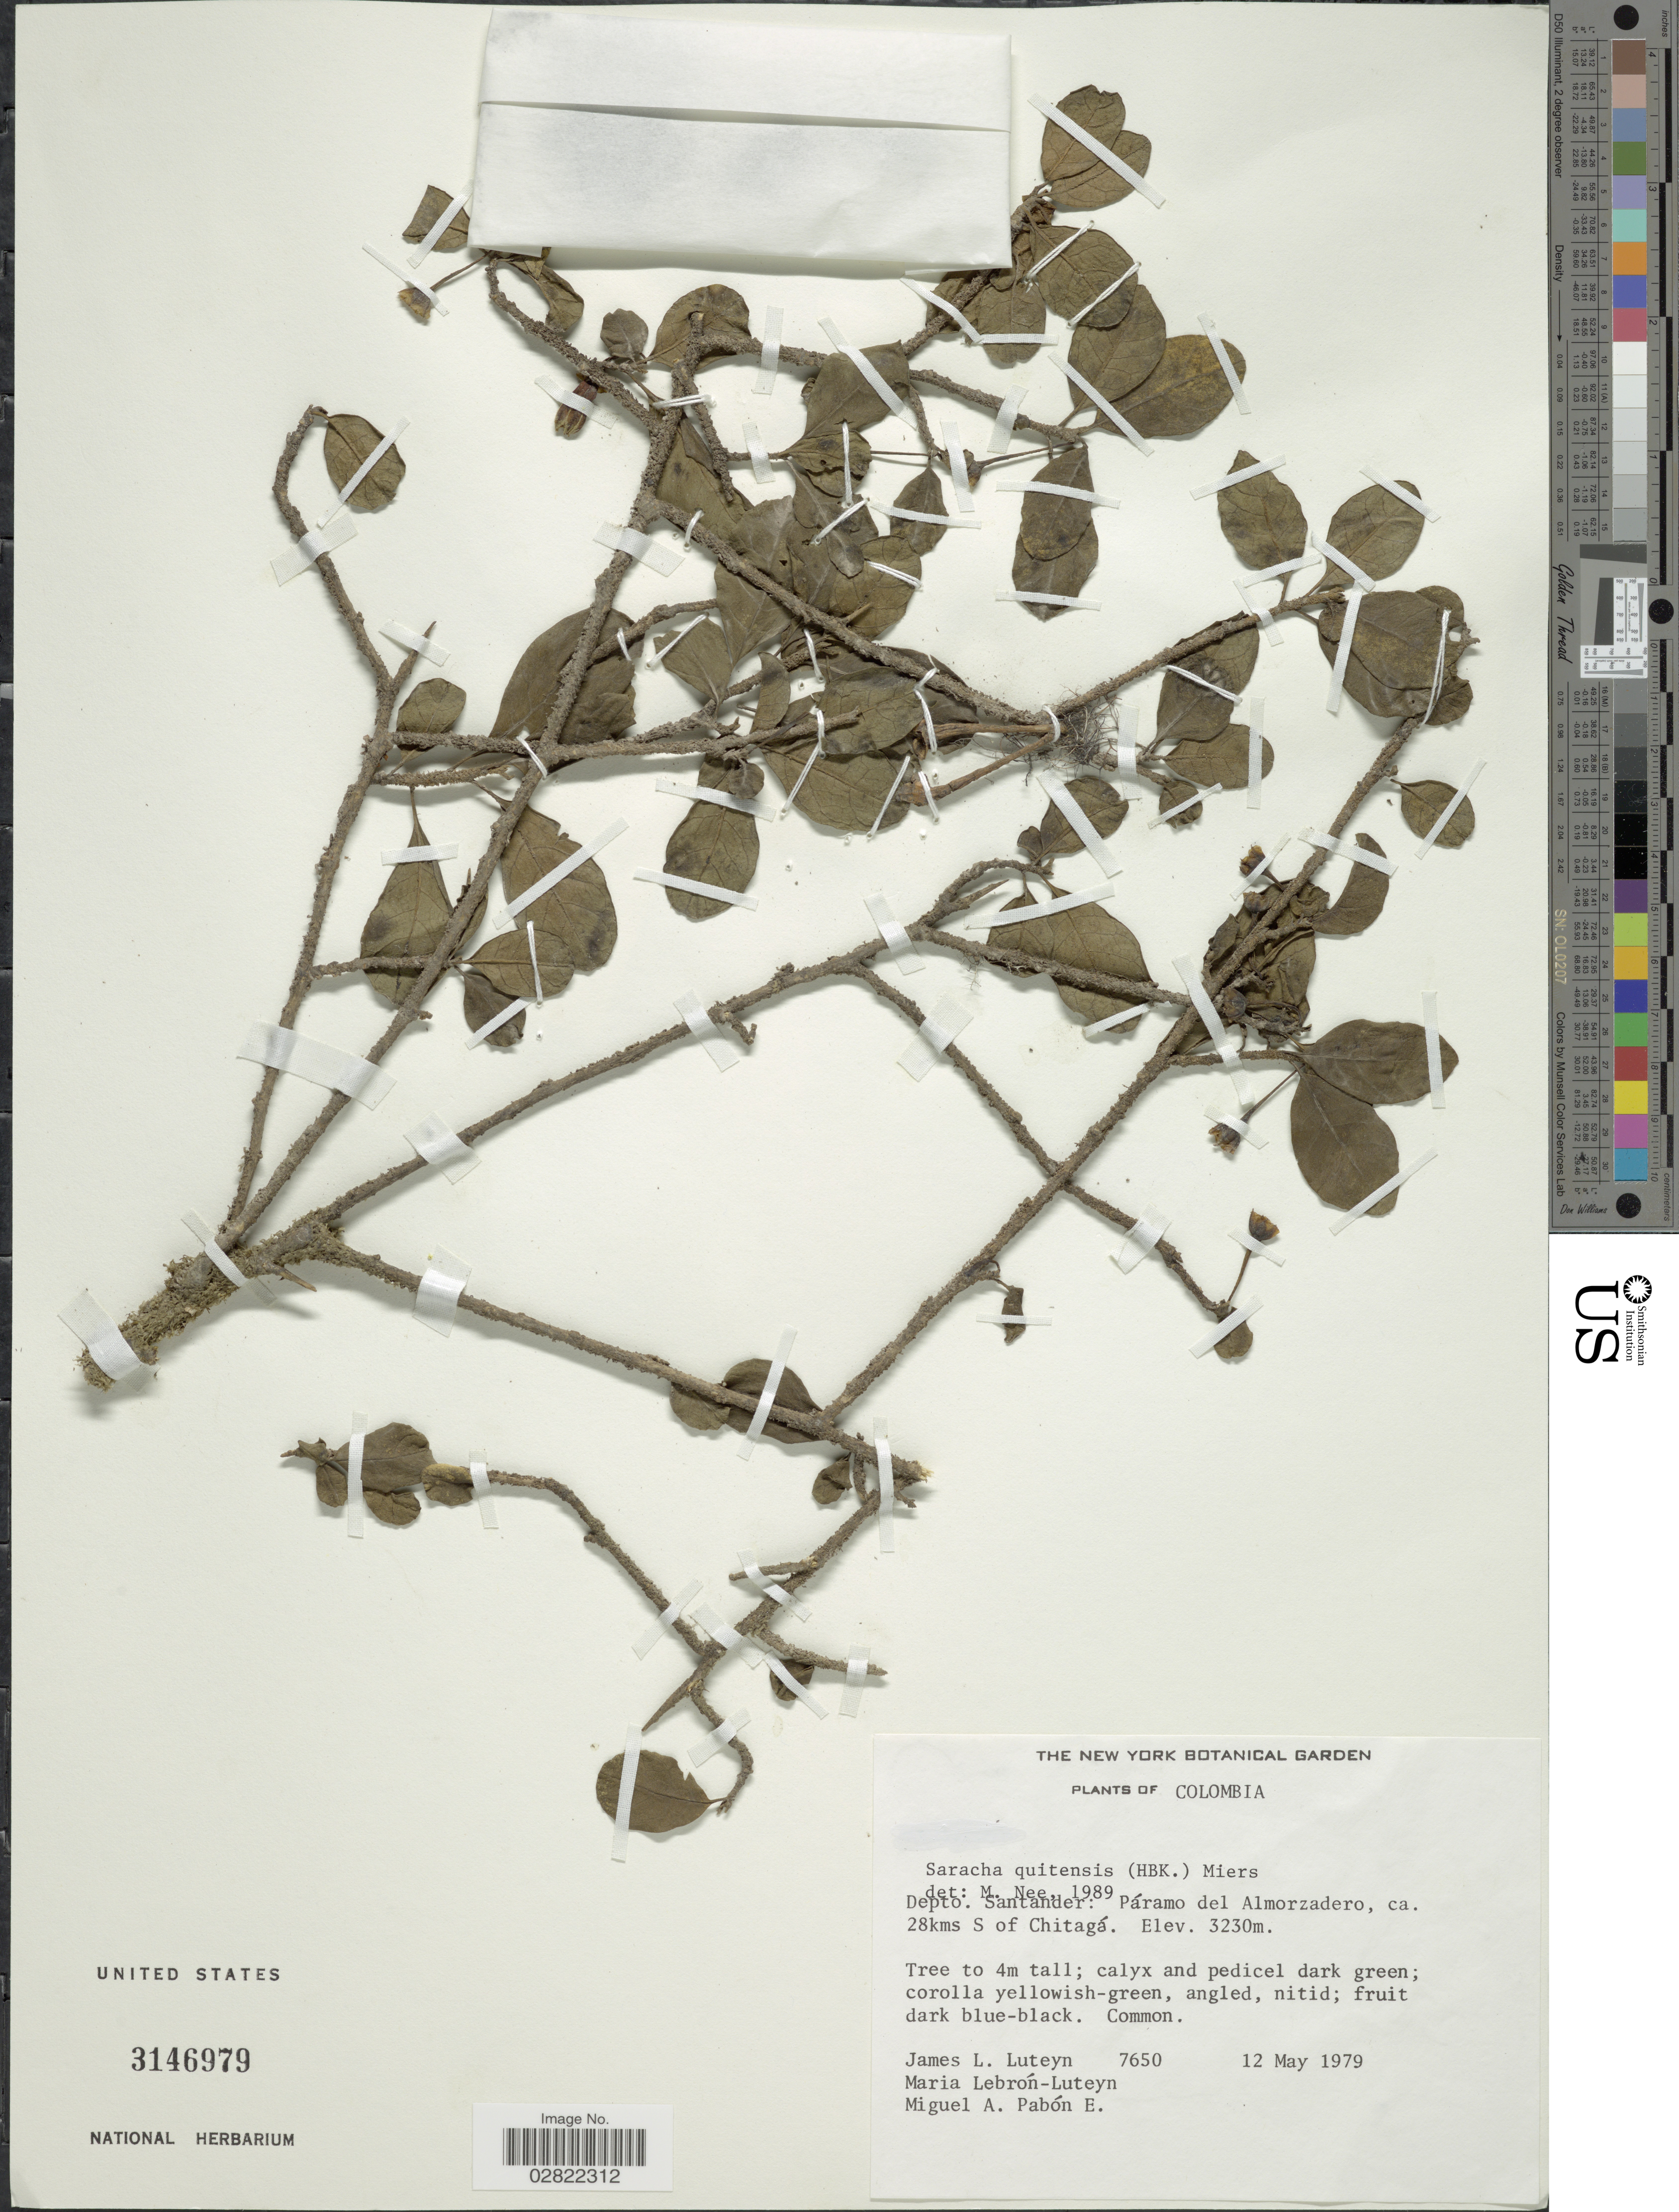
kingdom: Plantae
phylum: Tracheophyta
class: Magnoliopsida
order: Solanales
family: Solanaceae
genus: Saracha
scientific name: Saracha quitensis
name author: (Hook.) Miers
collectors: J. L. Luteyn, M. L. Lebrón-Luteyn & M. A. Pabon E.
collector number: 7650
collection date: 1979-05-12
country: Colombia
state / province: Santander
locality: Depto. Santander: Páramo del Almorzadero, ca. 28kms S of Chitagá.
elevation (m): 3230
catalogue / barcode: US 3146979